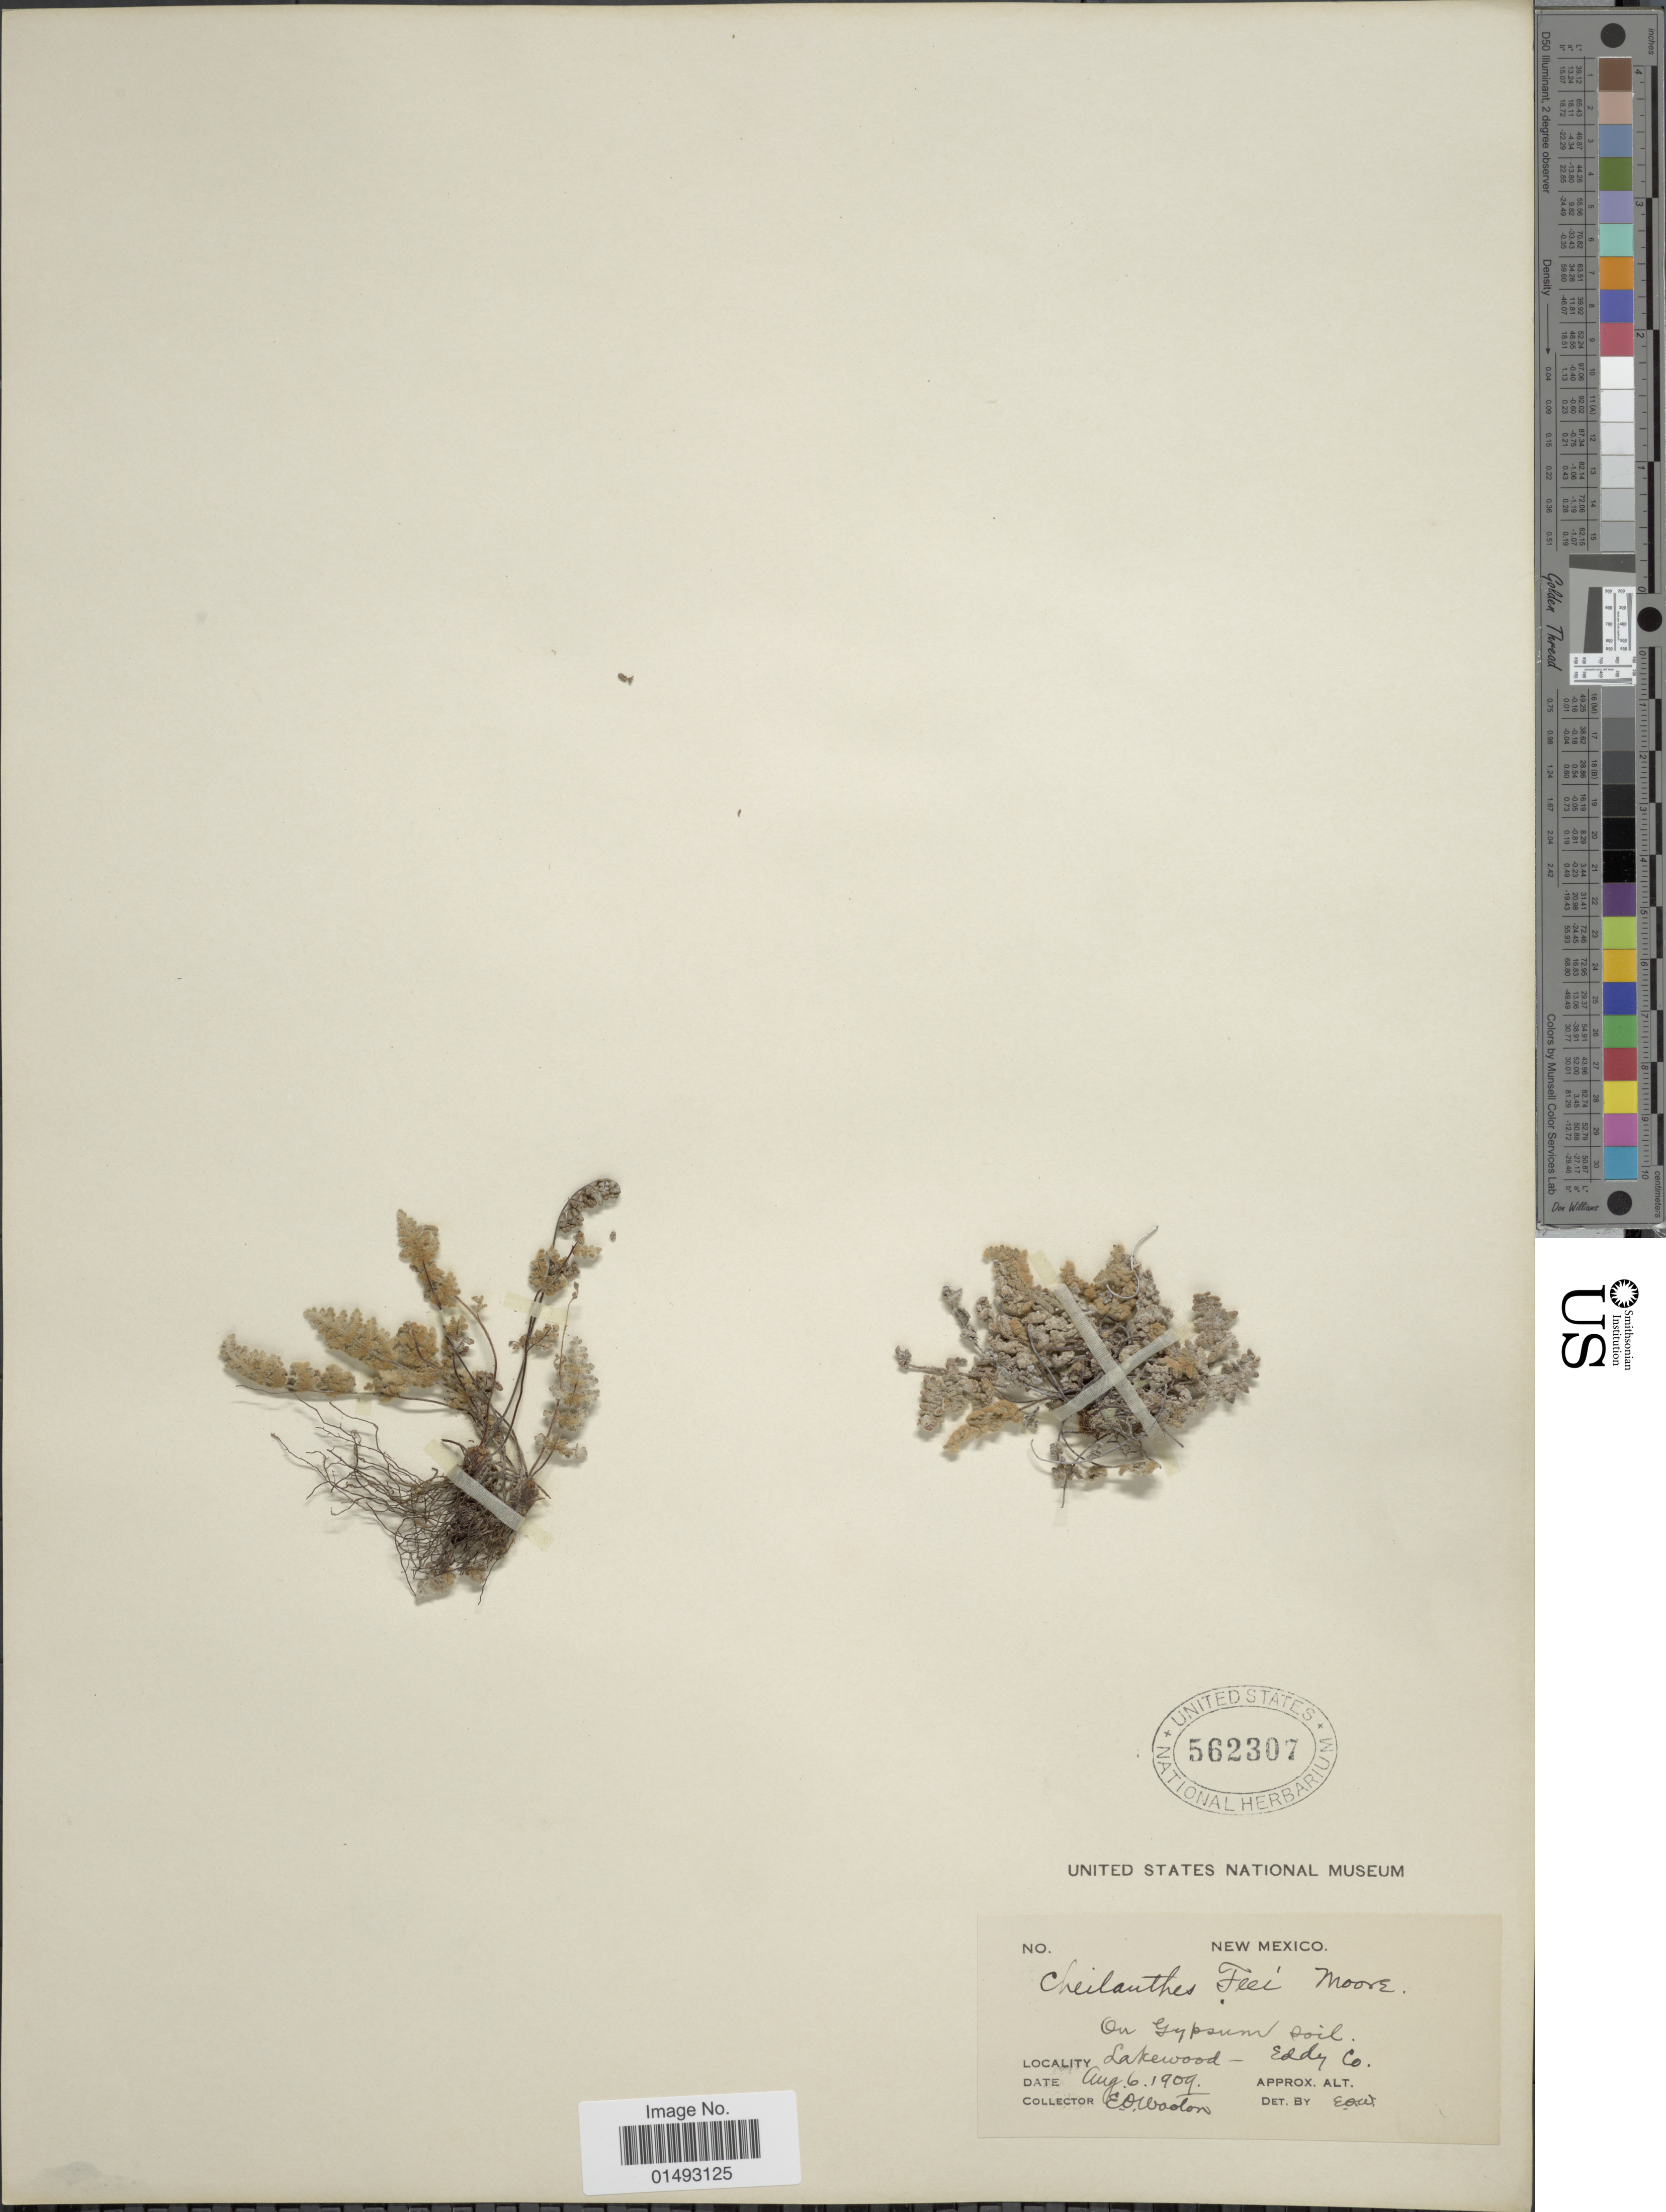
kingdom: Plantae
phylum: Tracheophyta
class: Polypodiopsida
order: Polypodiales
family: Pteridaceae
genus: Myriopteris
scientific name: Myriopteris gracilis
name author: Fée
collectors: E. O. Wooton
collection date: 1909-08-06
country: United States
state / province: New Mexico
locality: On Gypsum soil, Lakewood - Eddy Co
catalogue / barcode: US 562307